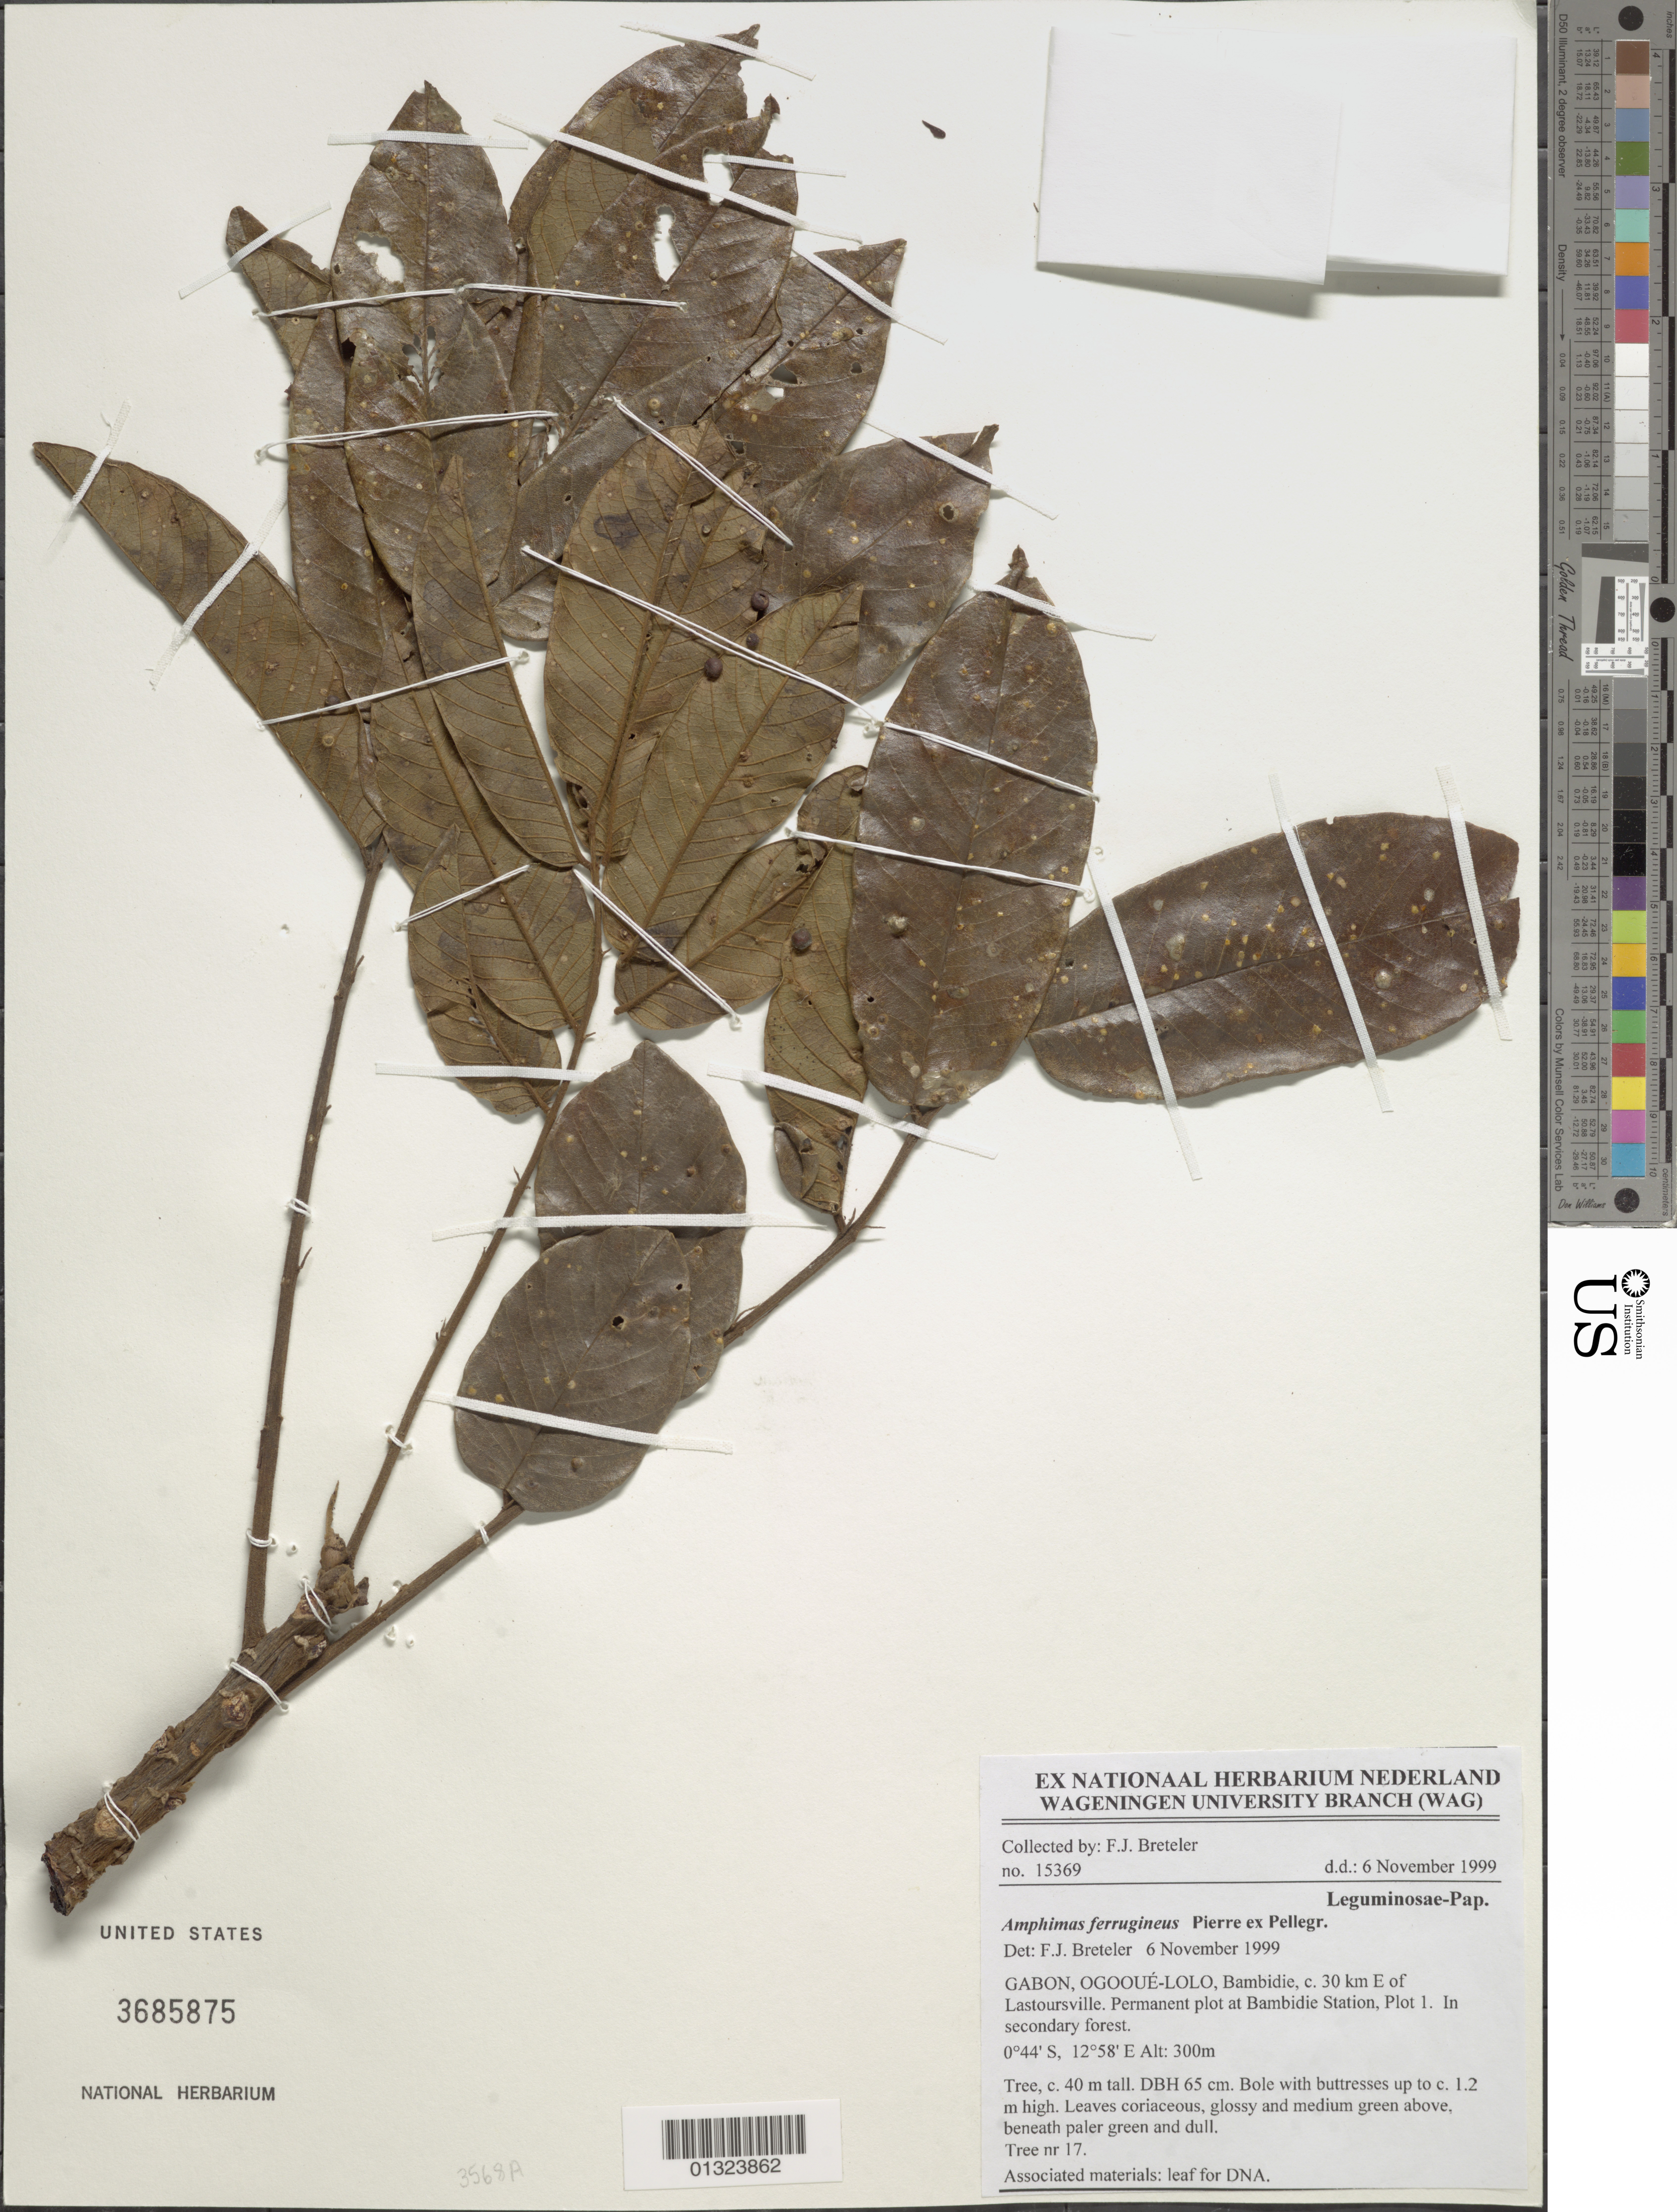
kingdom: Plantae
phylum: Tracheophyta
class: Magnoliopsida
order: Fabales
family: Fabaceae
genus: Amphimas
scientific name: Amphimas ferrugineus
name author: Pierre ex Harms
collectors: F. J. Breteler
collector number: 15369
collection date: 1999-11-06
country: Gabon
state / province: Ogooue-Lolo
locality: Bambidie, c. 30 km E of Lastoursville. Permanent Plot 1at Bambidie Station.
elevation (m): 300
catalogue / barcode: US 3685875